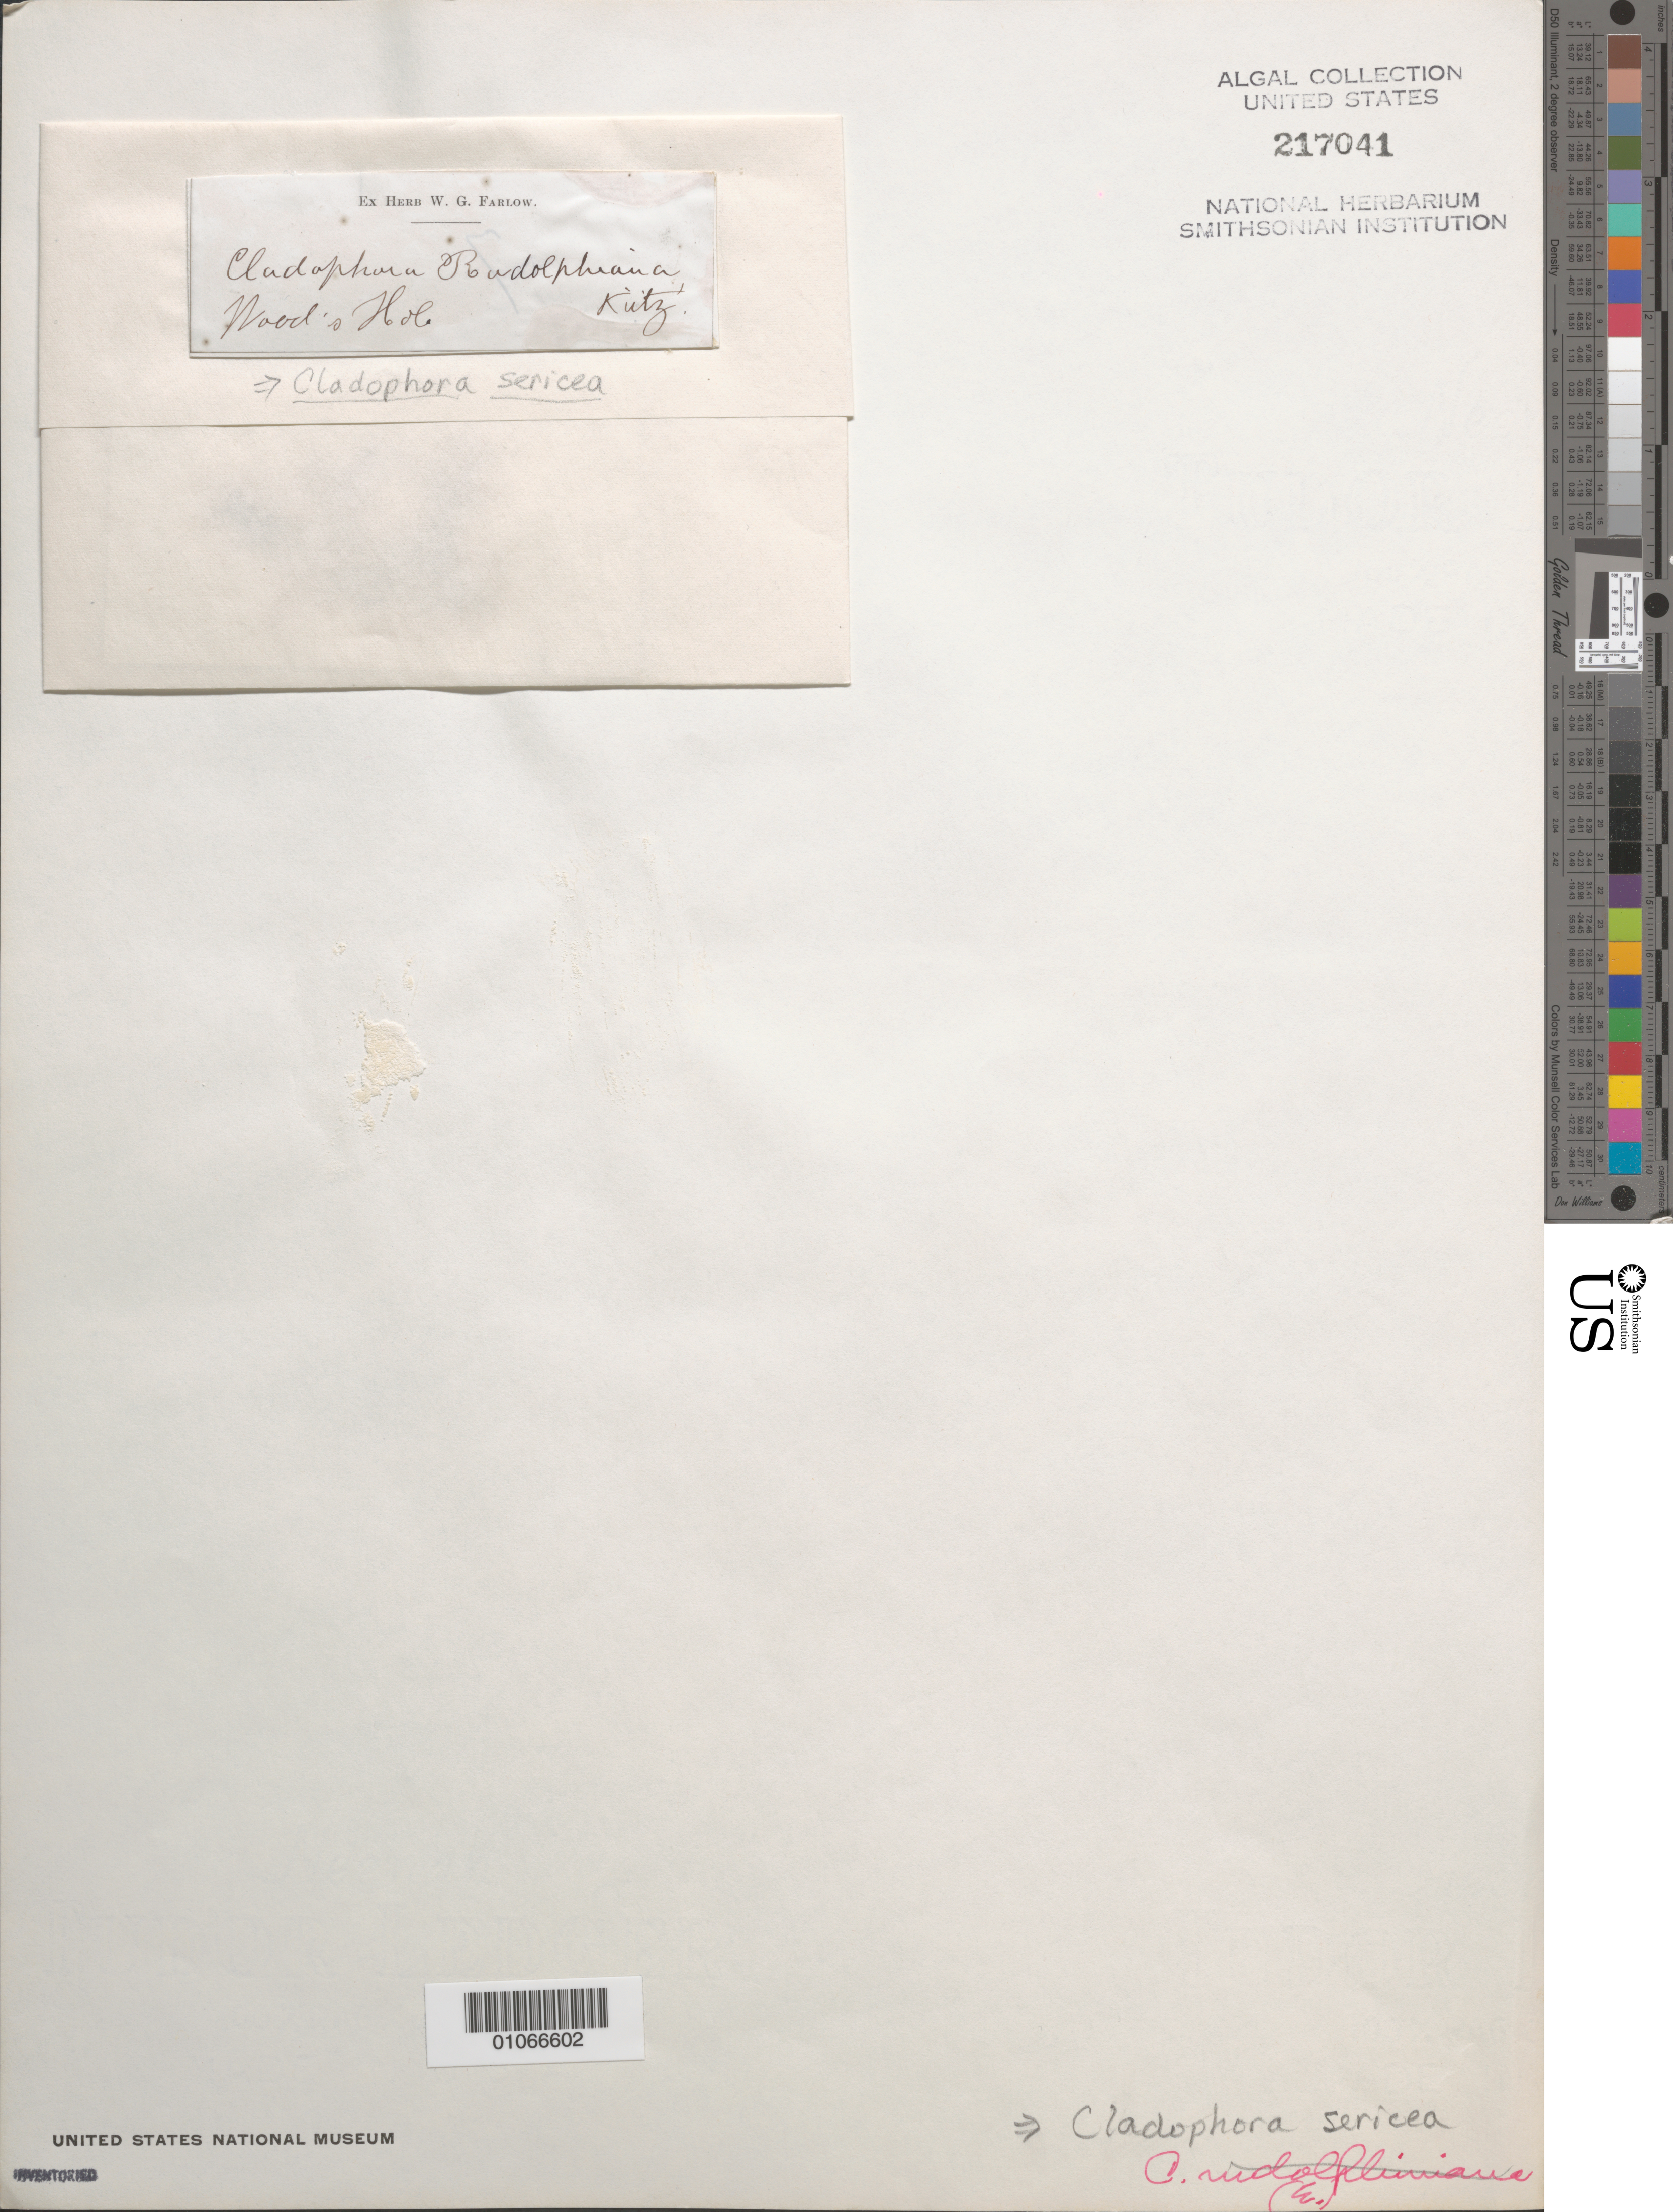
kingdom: Plantae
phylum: Chlorophyta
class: Ulvophyceae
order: Cladophorales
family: Cladophoraceae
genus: Cladophora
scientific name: Cladophora sericea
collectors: W. Farlow (Herbarium)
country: United States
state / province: Massachusetts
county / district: Barnstable County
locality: Woods Hole (Wood's Hole)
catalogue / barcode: US 217041